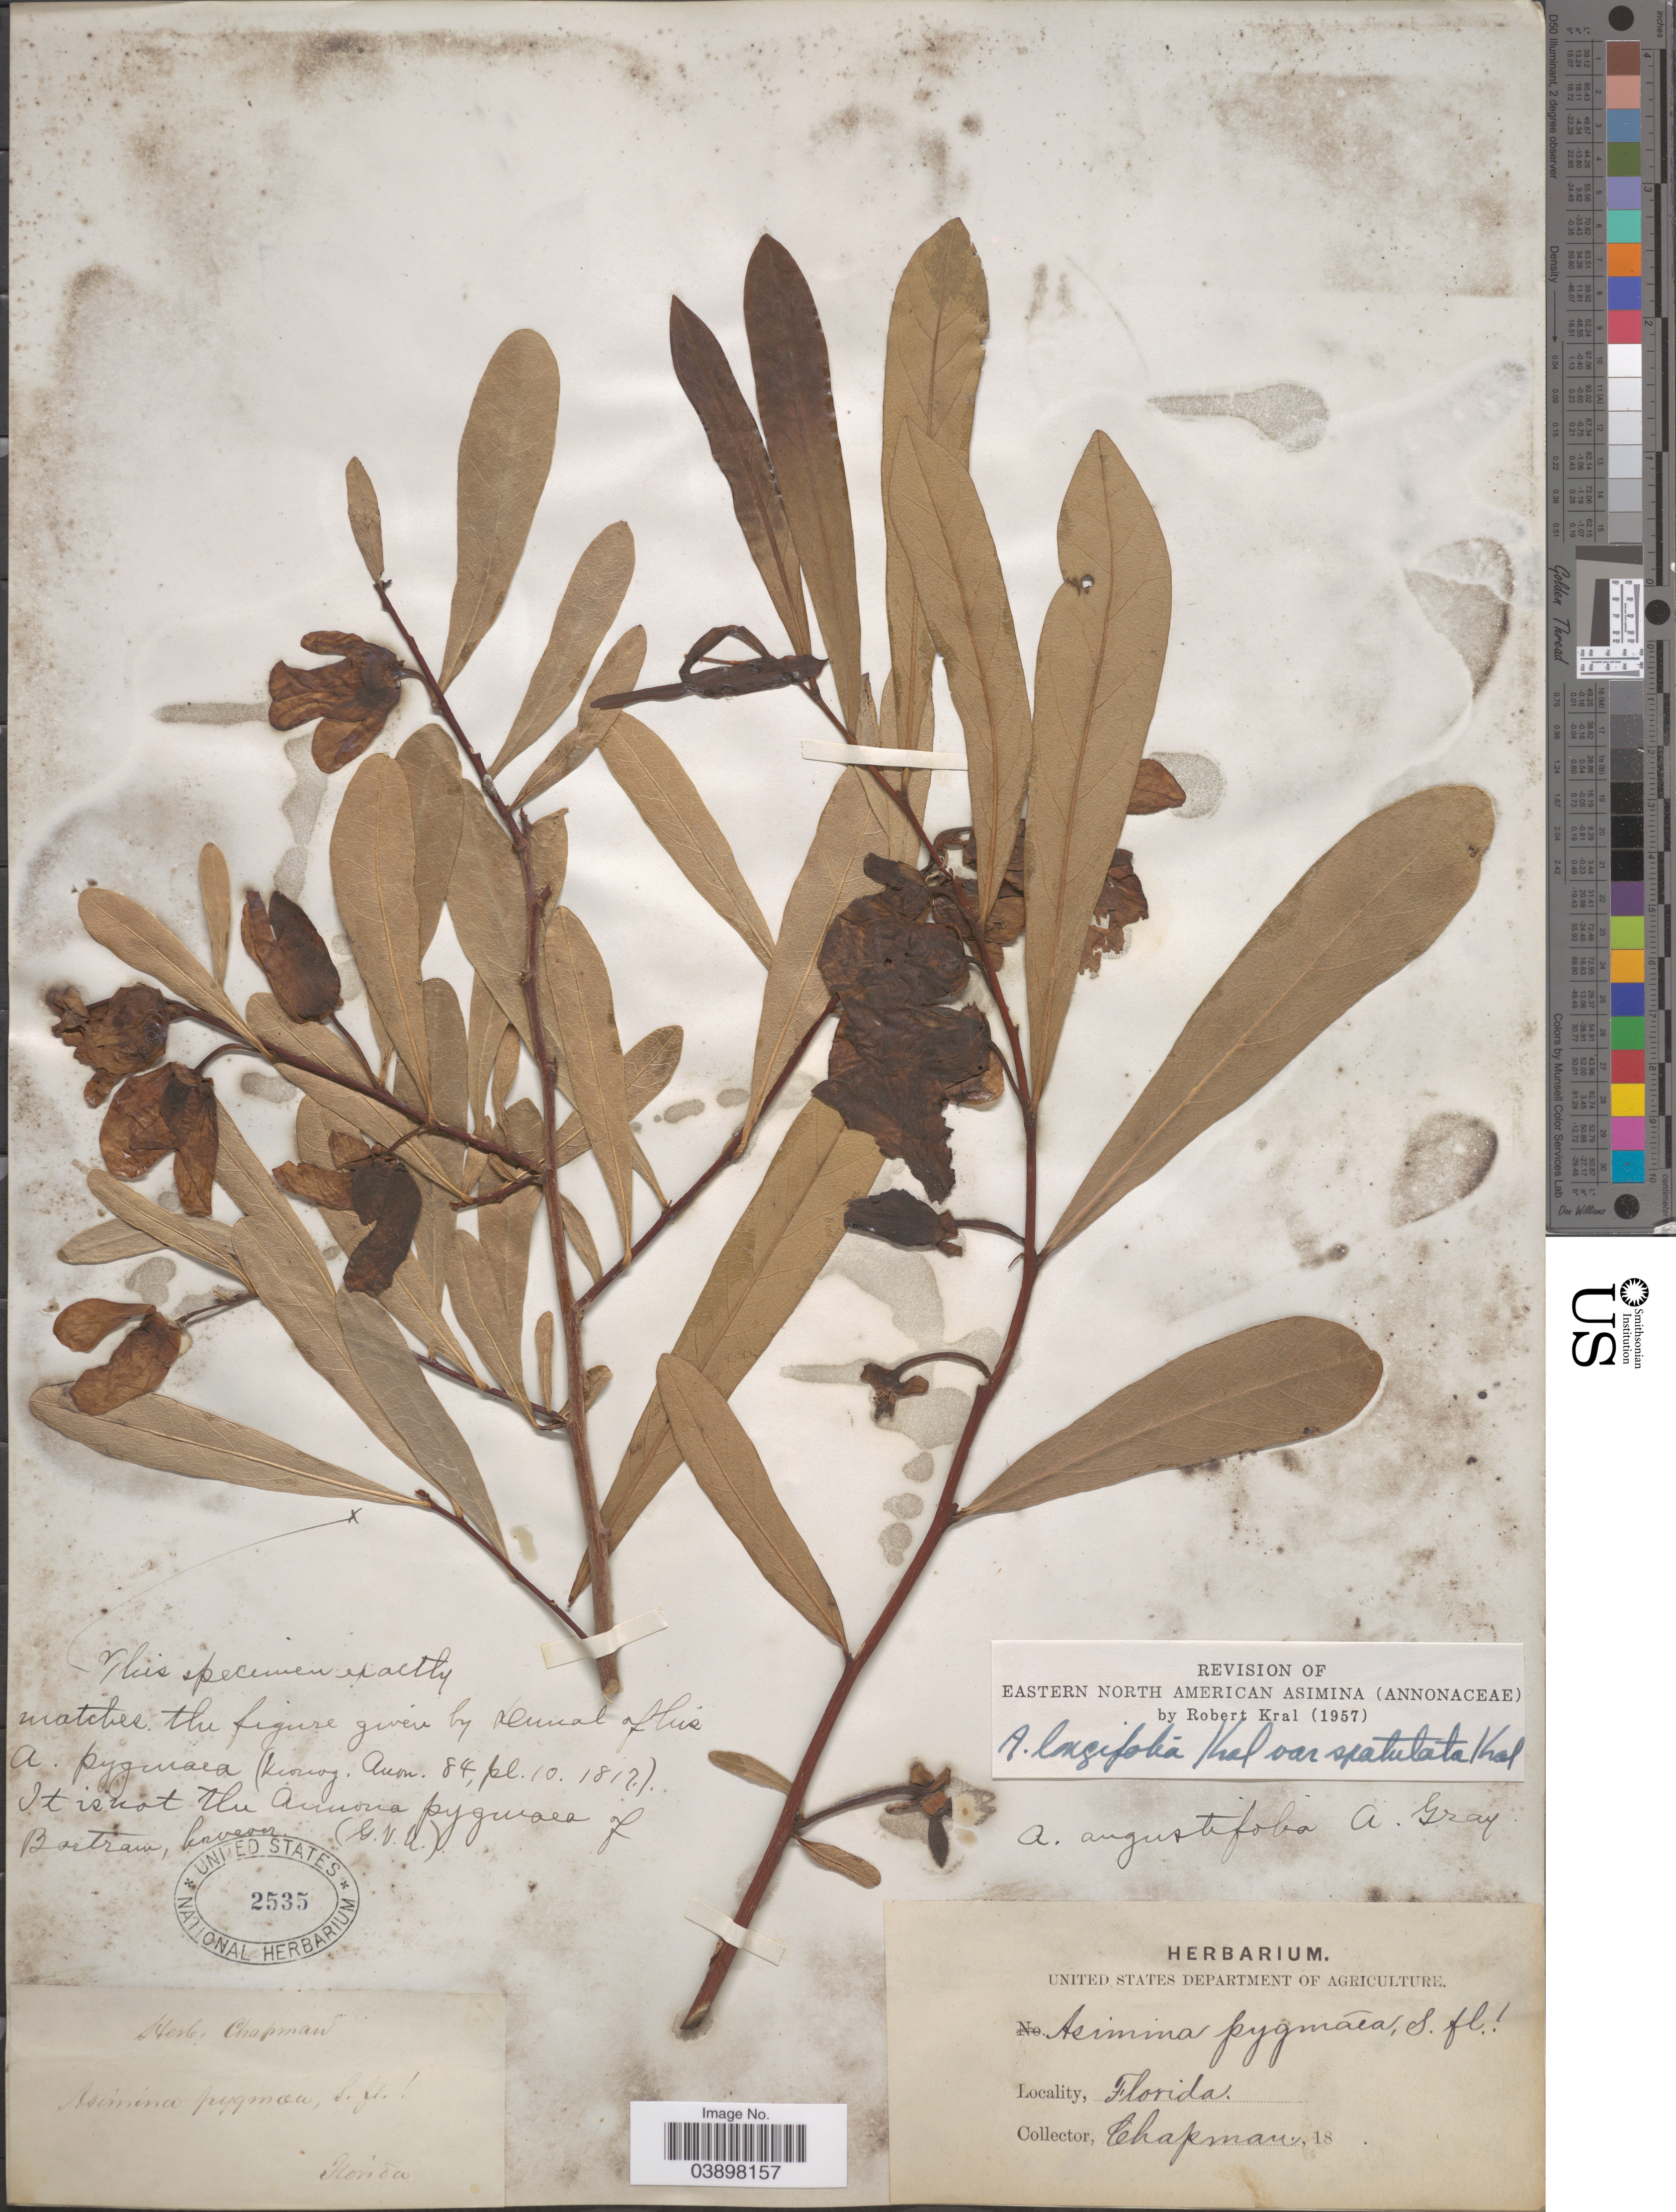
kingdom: Plantae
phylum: Tracheophyta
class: Magnoliopsida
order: Magnoliales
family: Annonaceae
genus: Asimina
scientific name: Asimina longifolia var. spatulata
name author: Kral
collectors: A. Chapman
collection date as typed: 18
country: United States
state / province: Florida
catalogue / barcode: US 2535